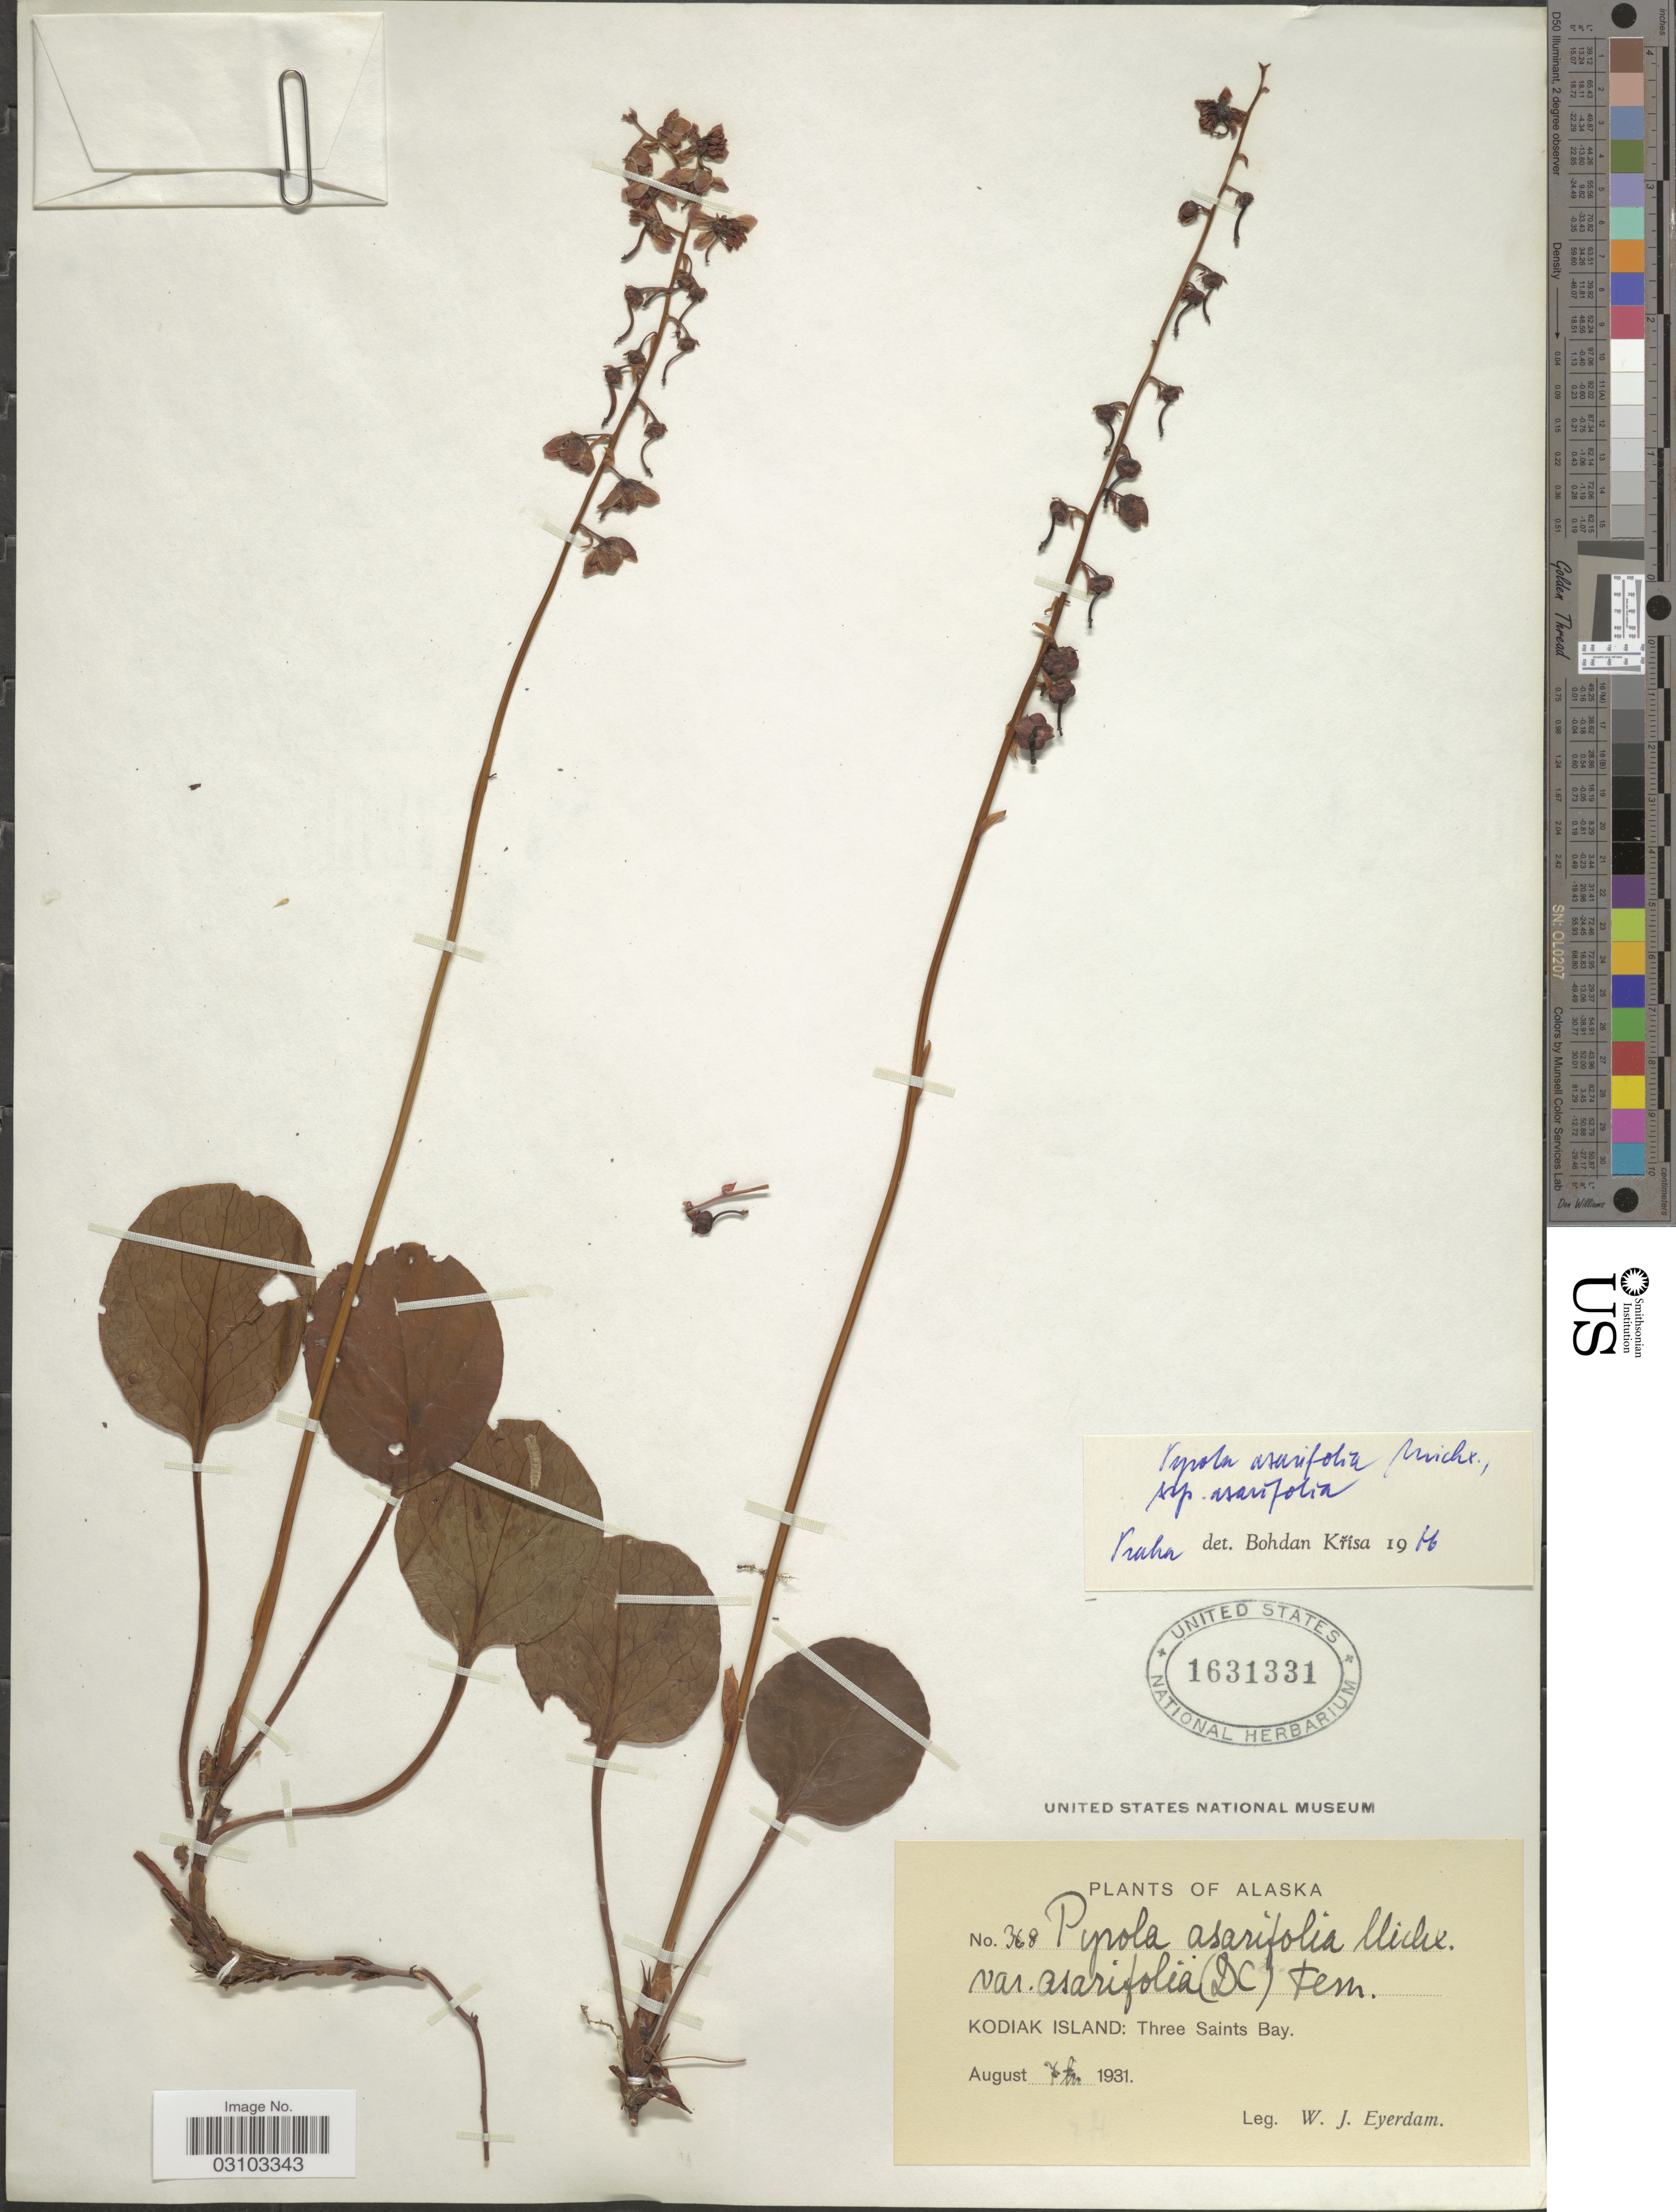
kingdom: Plantae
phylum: Tracheophyta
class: Magnoliopsida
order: Ericales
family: Ericaceae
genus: Pyrola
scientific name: Pyrola asarifolia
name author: Michx.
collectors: W. J. Eyerdam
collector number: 368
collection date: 1931-08-07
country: United States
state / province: Alaska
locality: Kodiak Island: Three Saints Bay.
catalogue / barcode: US 1631331